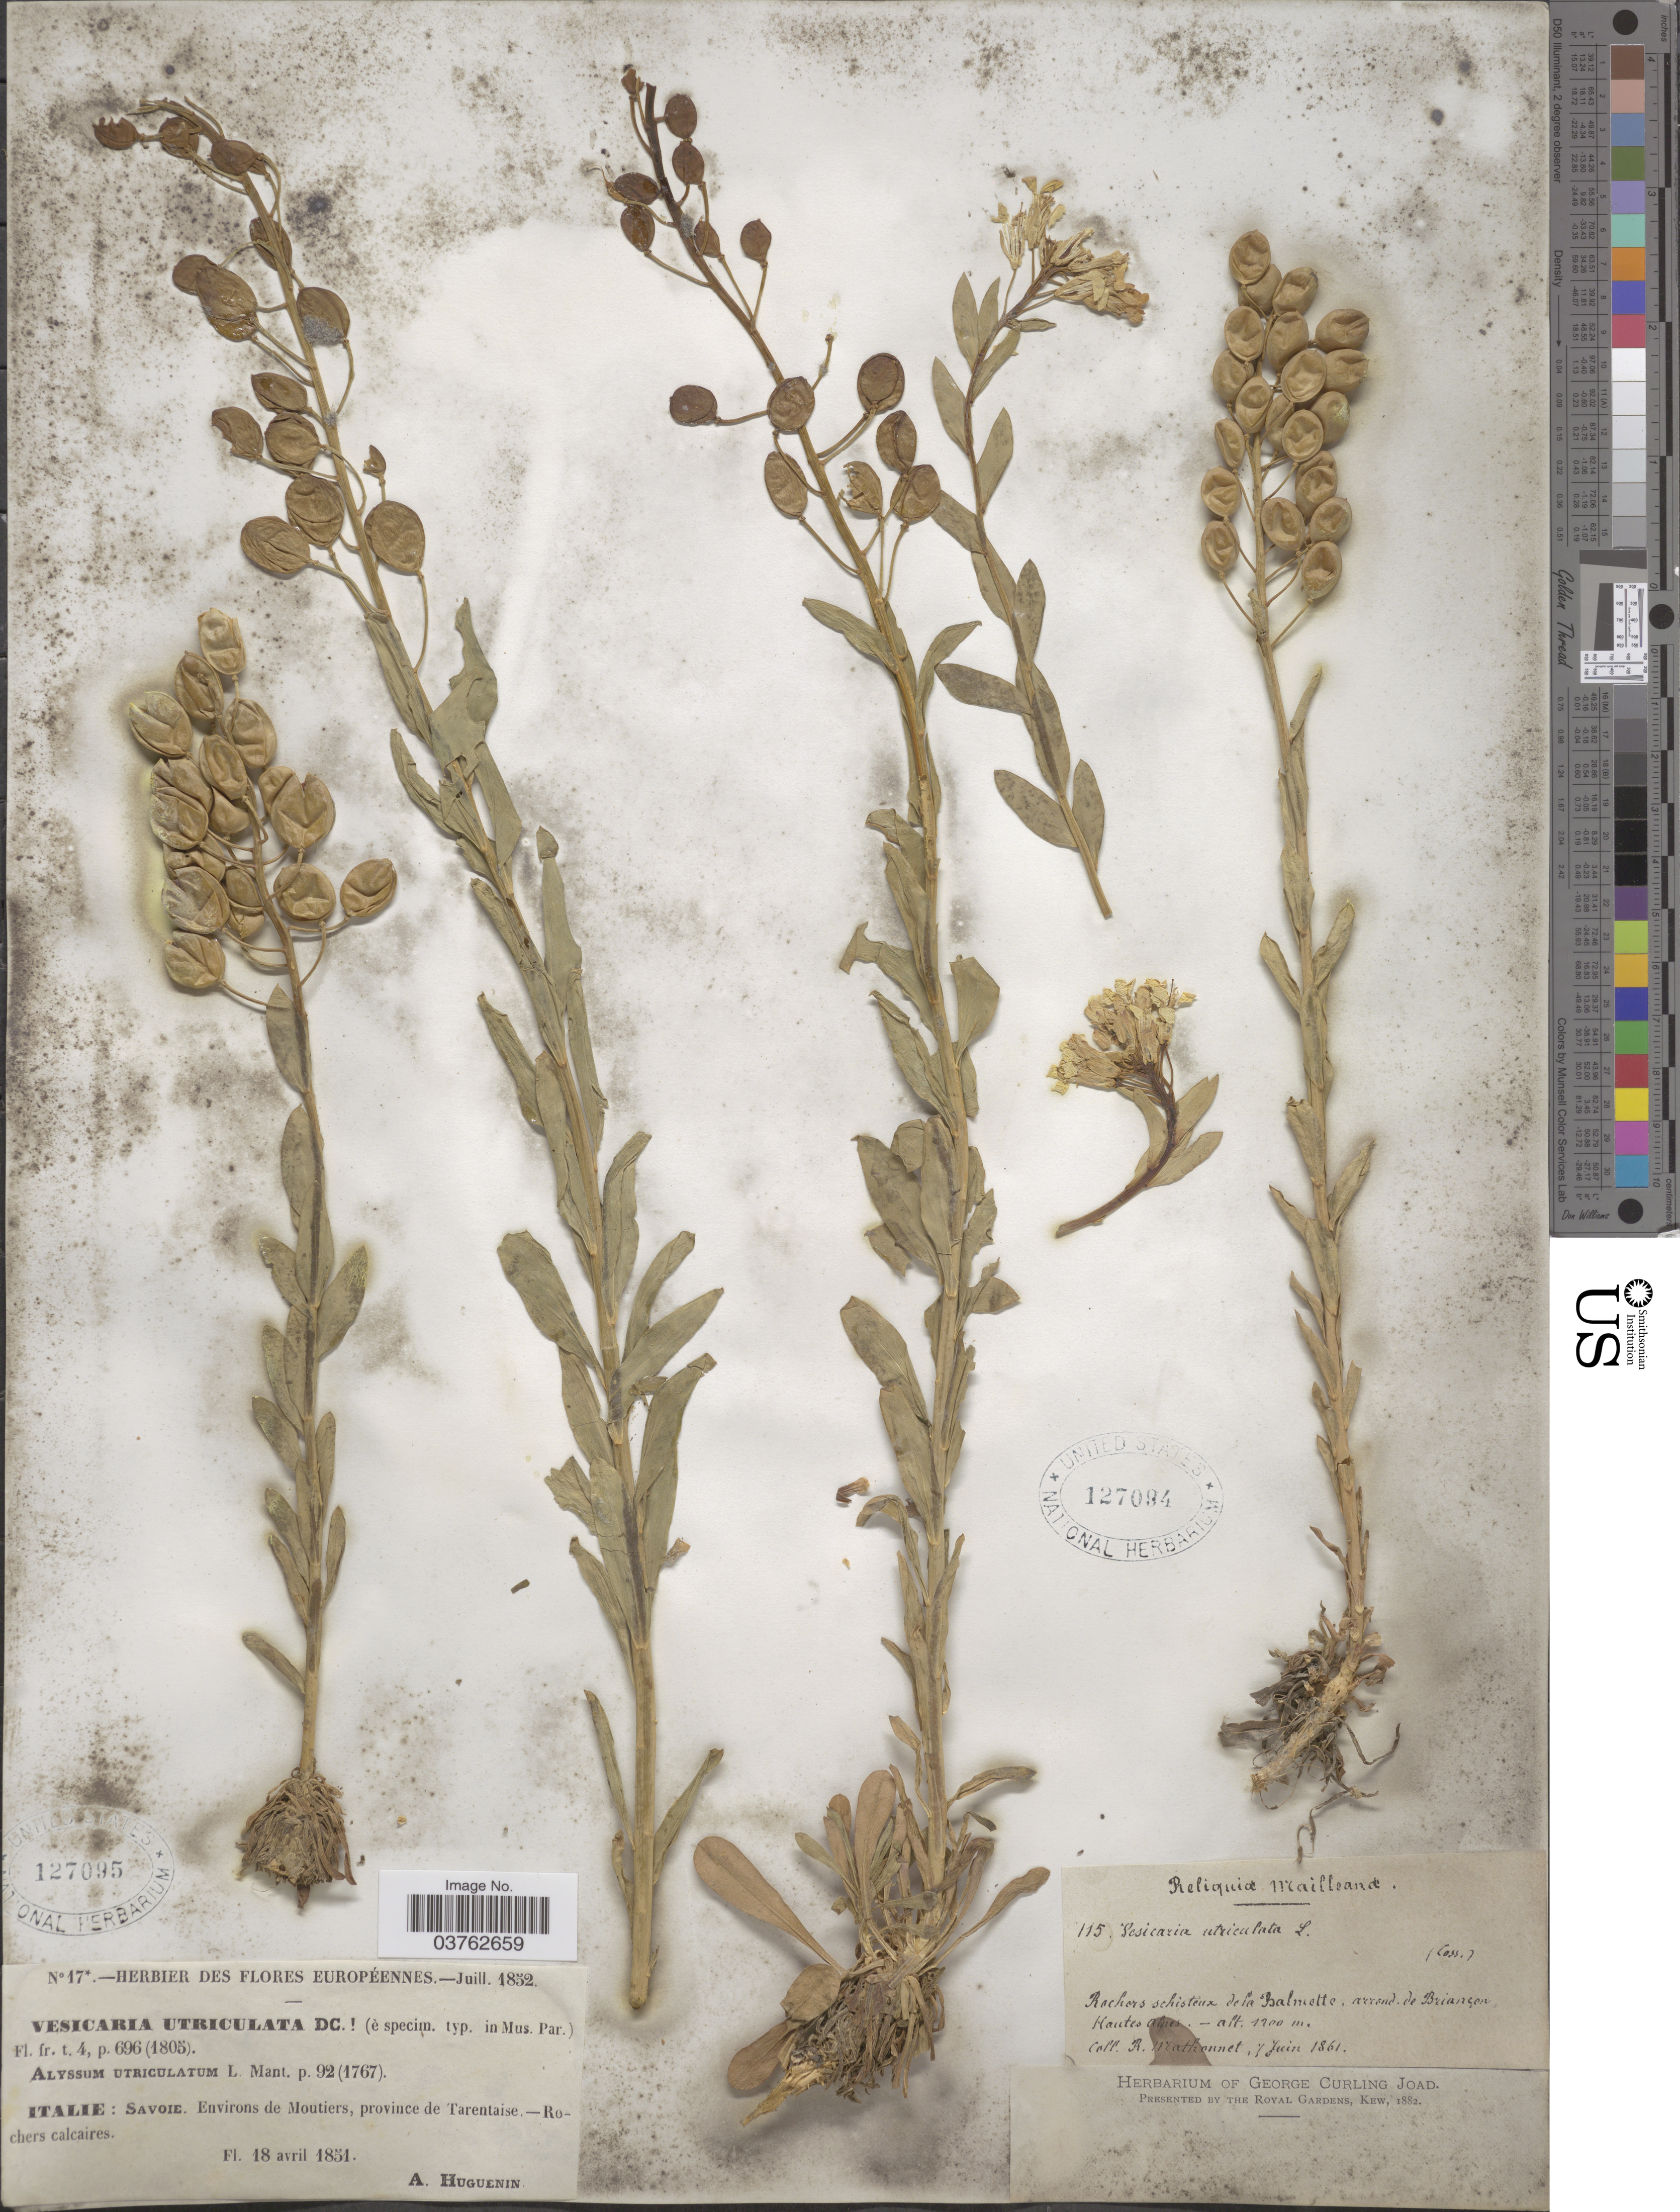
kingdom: Plantae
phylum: Tracheophyta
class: Magnoliopsida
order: Brassicales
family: Brassicaceae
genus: Physaria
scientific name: Physaria utriculata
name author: L.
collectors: R. Mathonnet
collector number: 115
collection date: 1861-06-07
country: France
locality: Rochers schisteux de la Balmette, arrand de Briançon, Hautes Alpes.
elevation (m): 1200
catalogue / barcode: US 127094-2